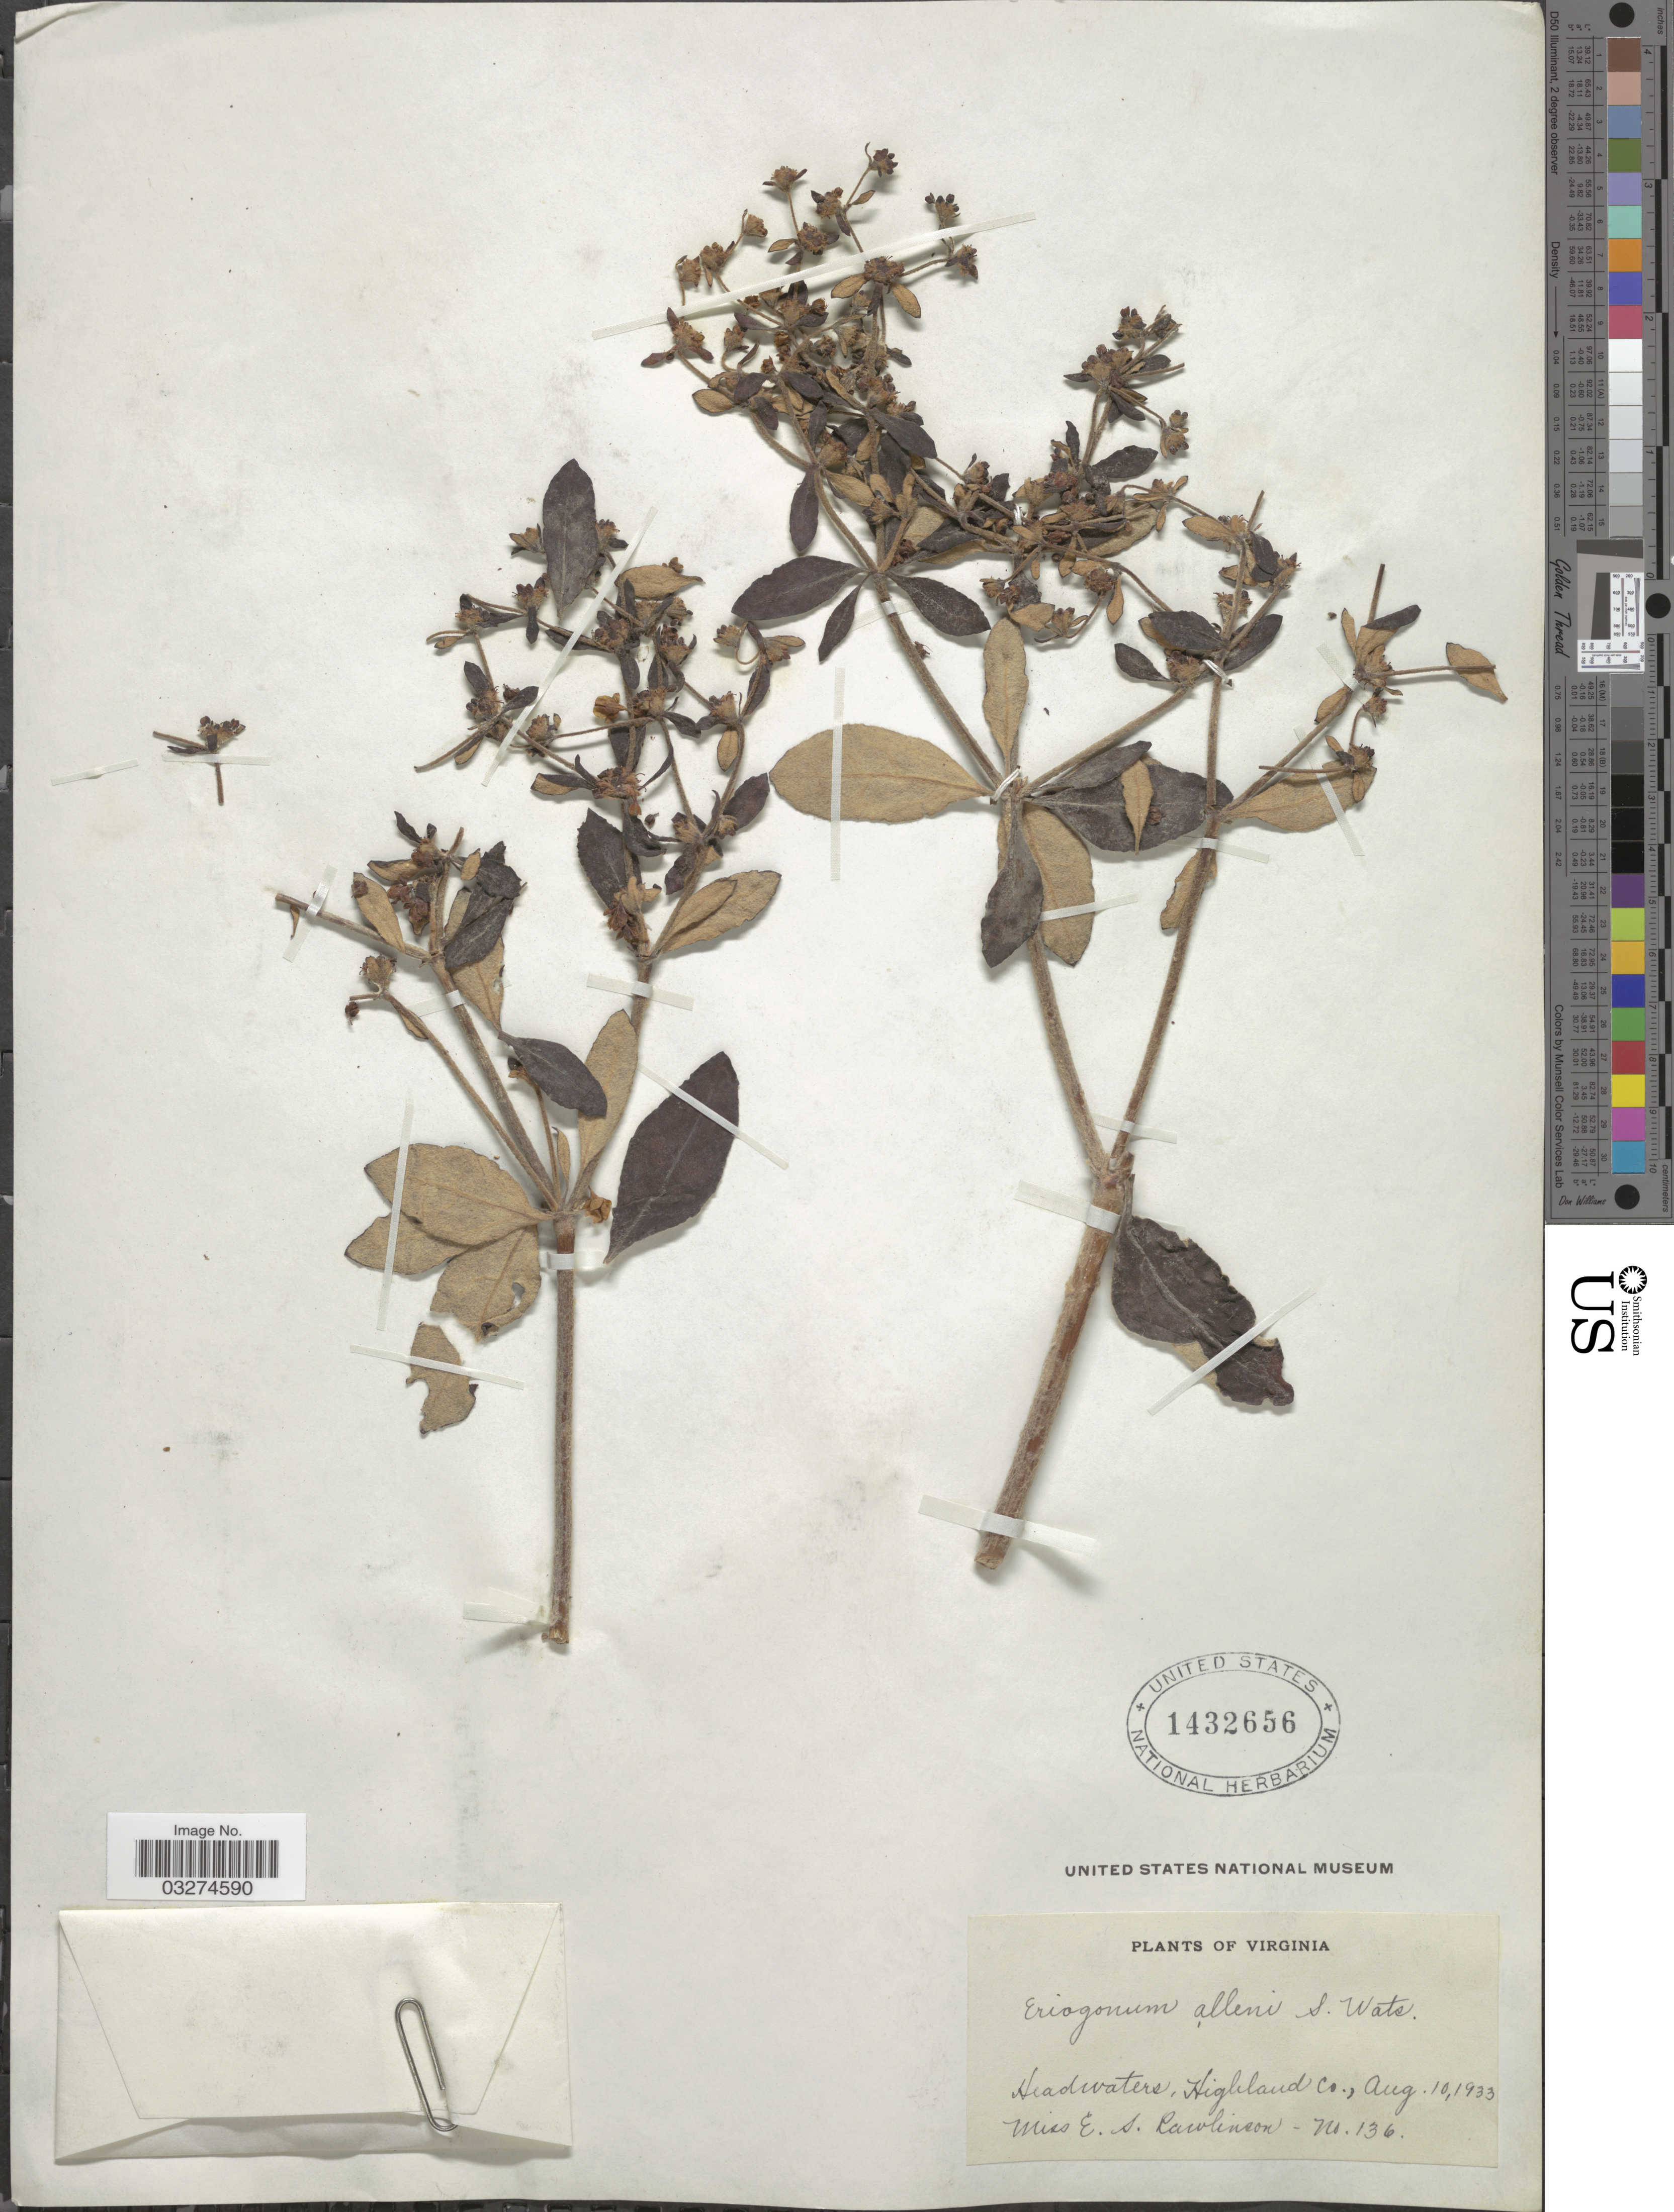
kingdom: Plantae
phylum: Tracheophyta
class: Magnoliopsida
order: Caryophyllales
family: Polygonaceae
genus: Eriogonum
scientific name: Eriogonum alleni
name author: S. Watson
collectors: E. S. Rawlinson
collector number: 136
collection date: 1933-08-10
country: United States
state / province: Virginia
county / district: Highland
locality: Headwaters, Highland Co.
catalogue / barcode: US 1432656